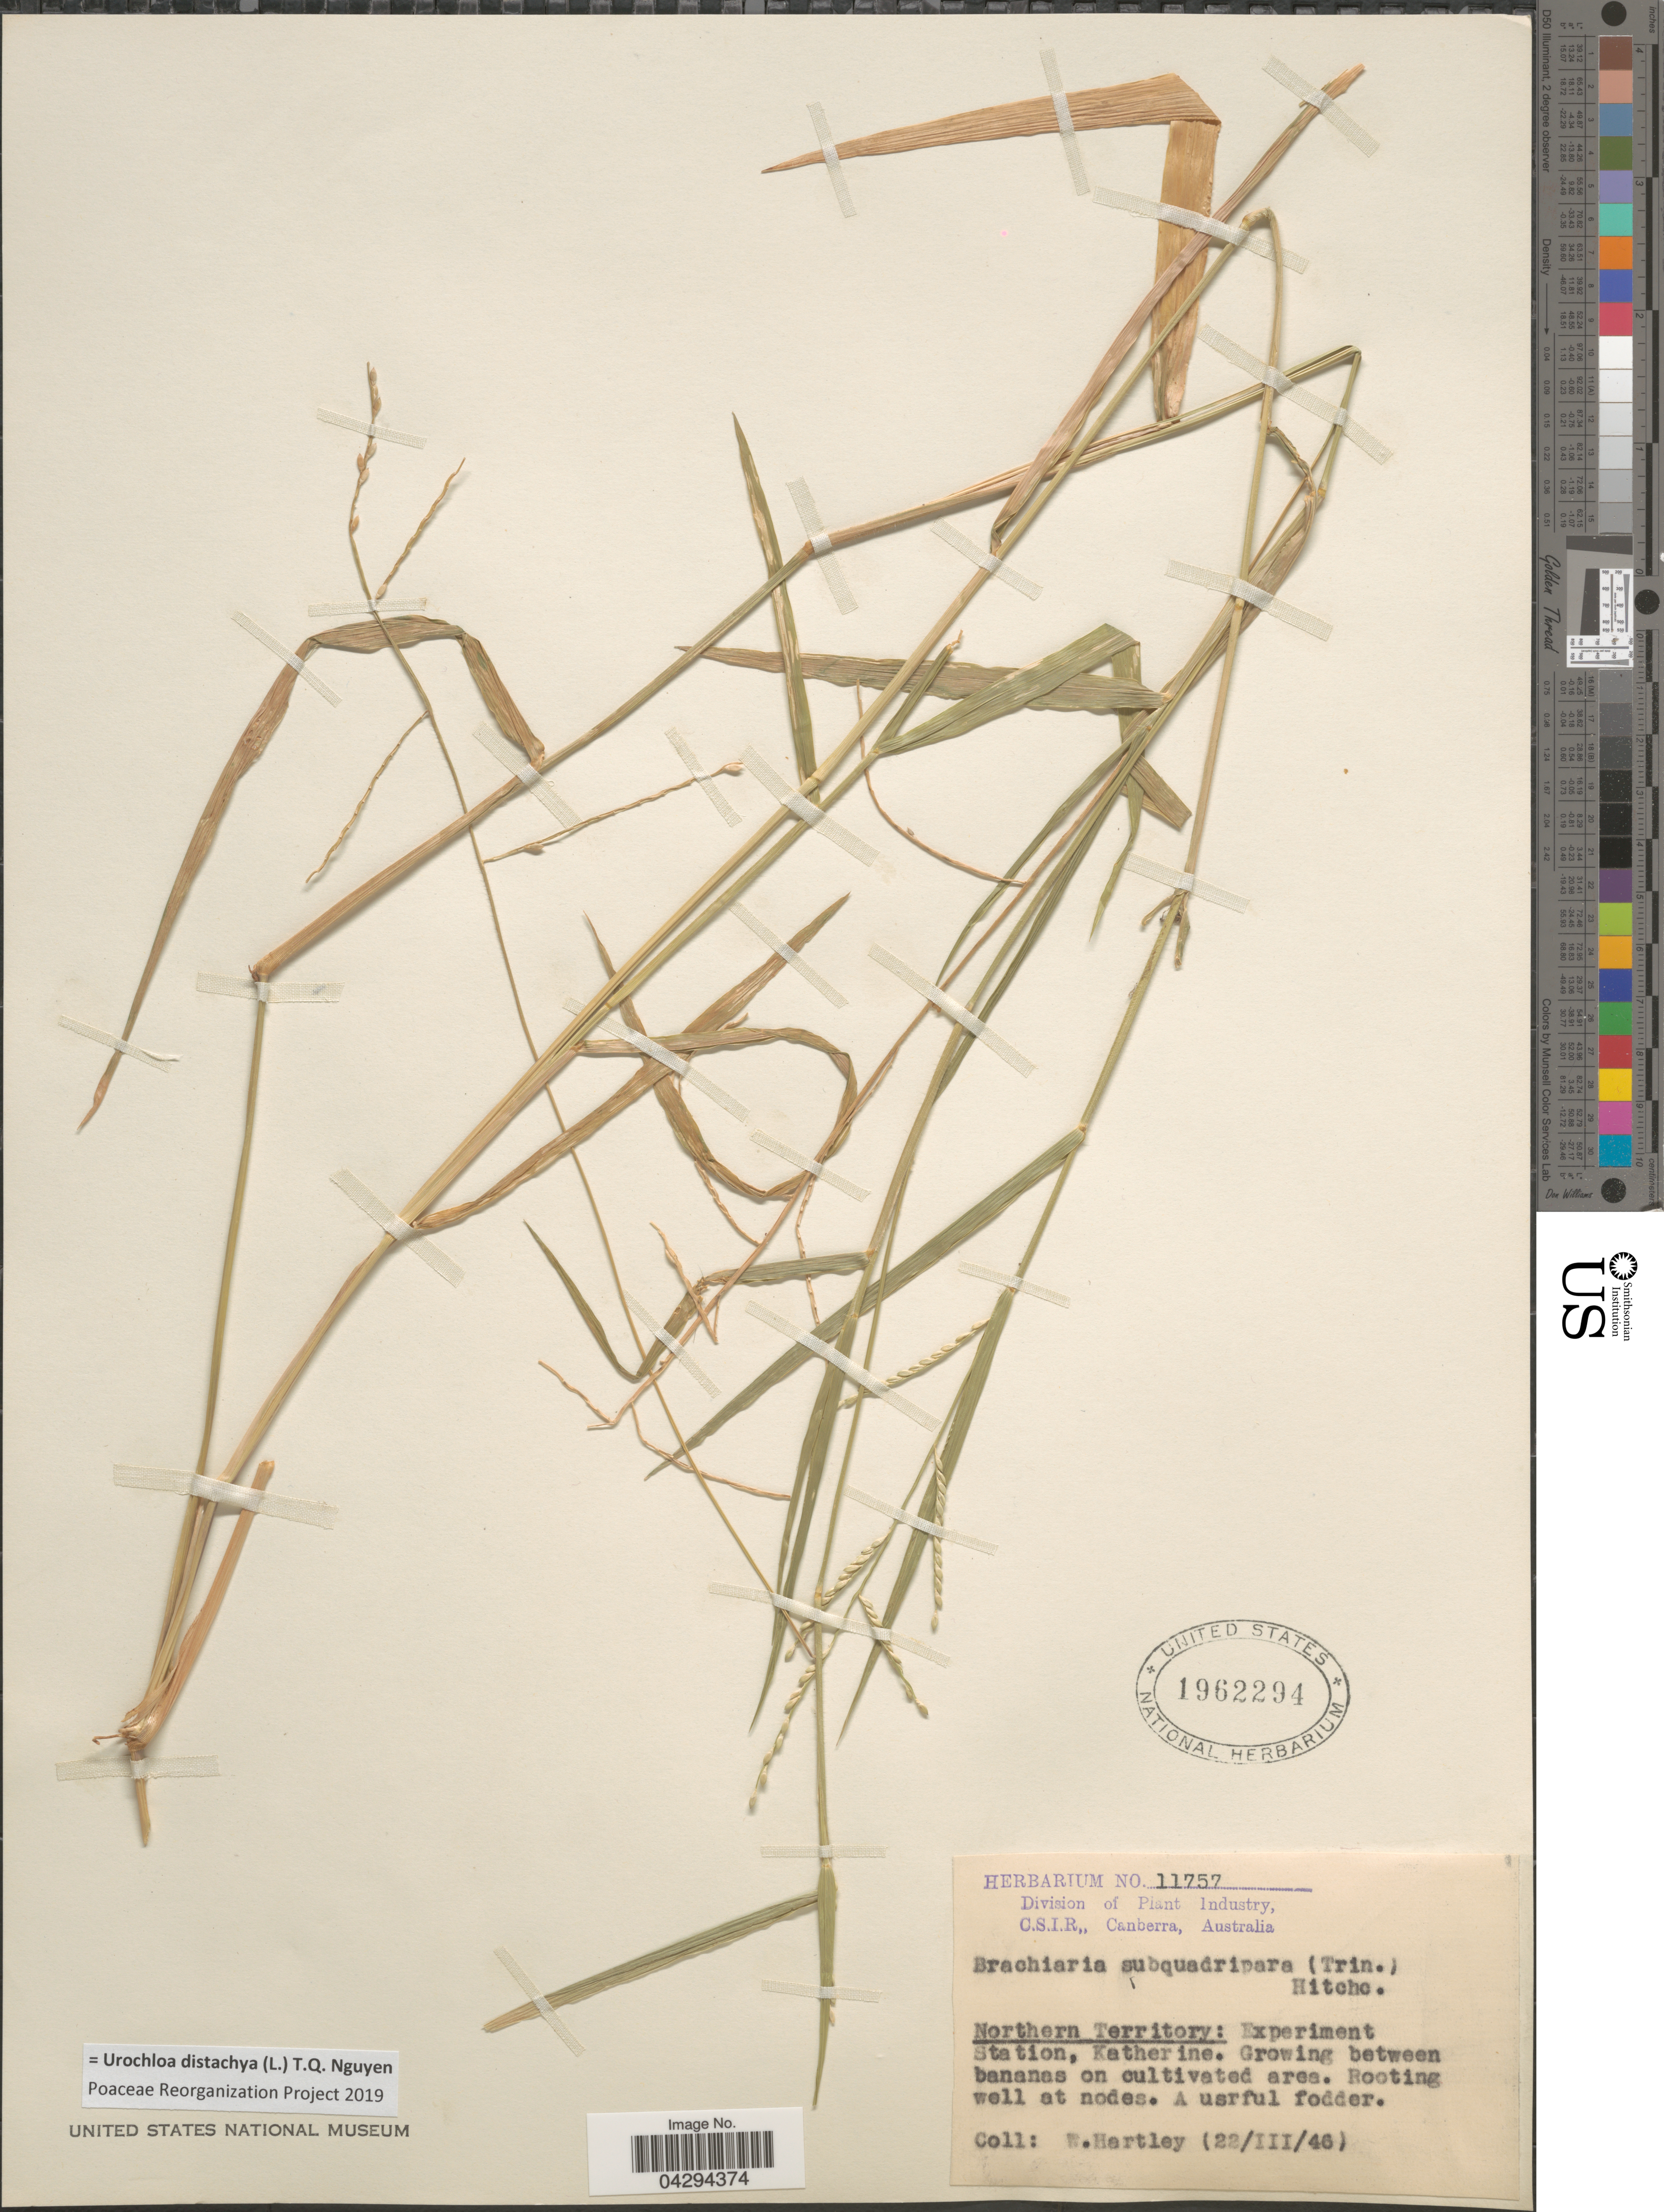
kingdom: Plantae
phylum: Tracheophyta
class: Liliopsida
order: Poales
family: Poaceae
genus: Urochloa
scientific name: Urochloa distachya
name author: (L.) T.Q. Nguyen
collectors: W. Hartley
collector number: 11757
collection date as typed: Transcribed d/m/y: 22/3/46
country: Australia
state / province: Northern Territory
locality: Experiment Station, Katherine. Growing between bananas on cultivated area.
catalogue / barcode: US 1962294